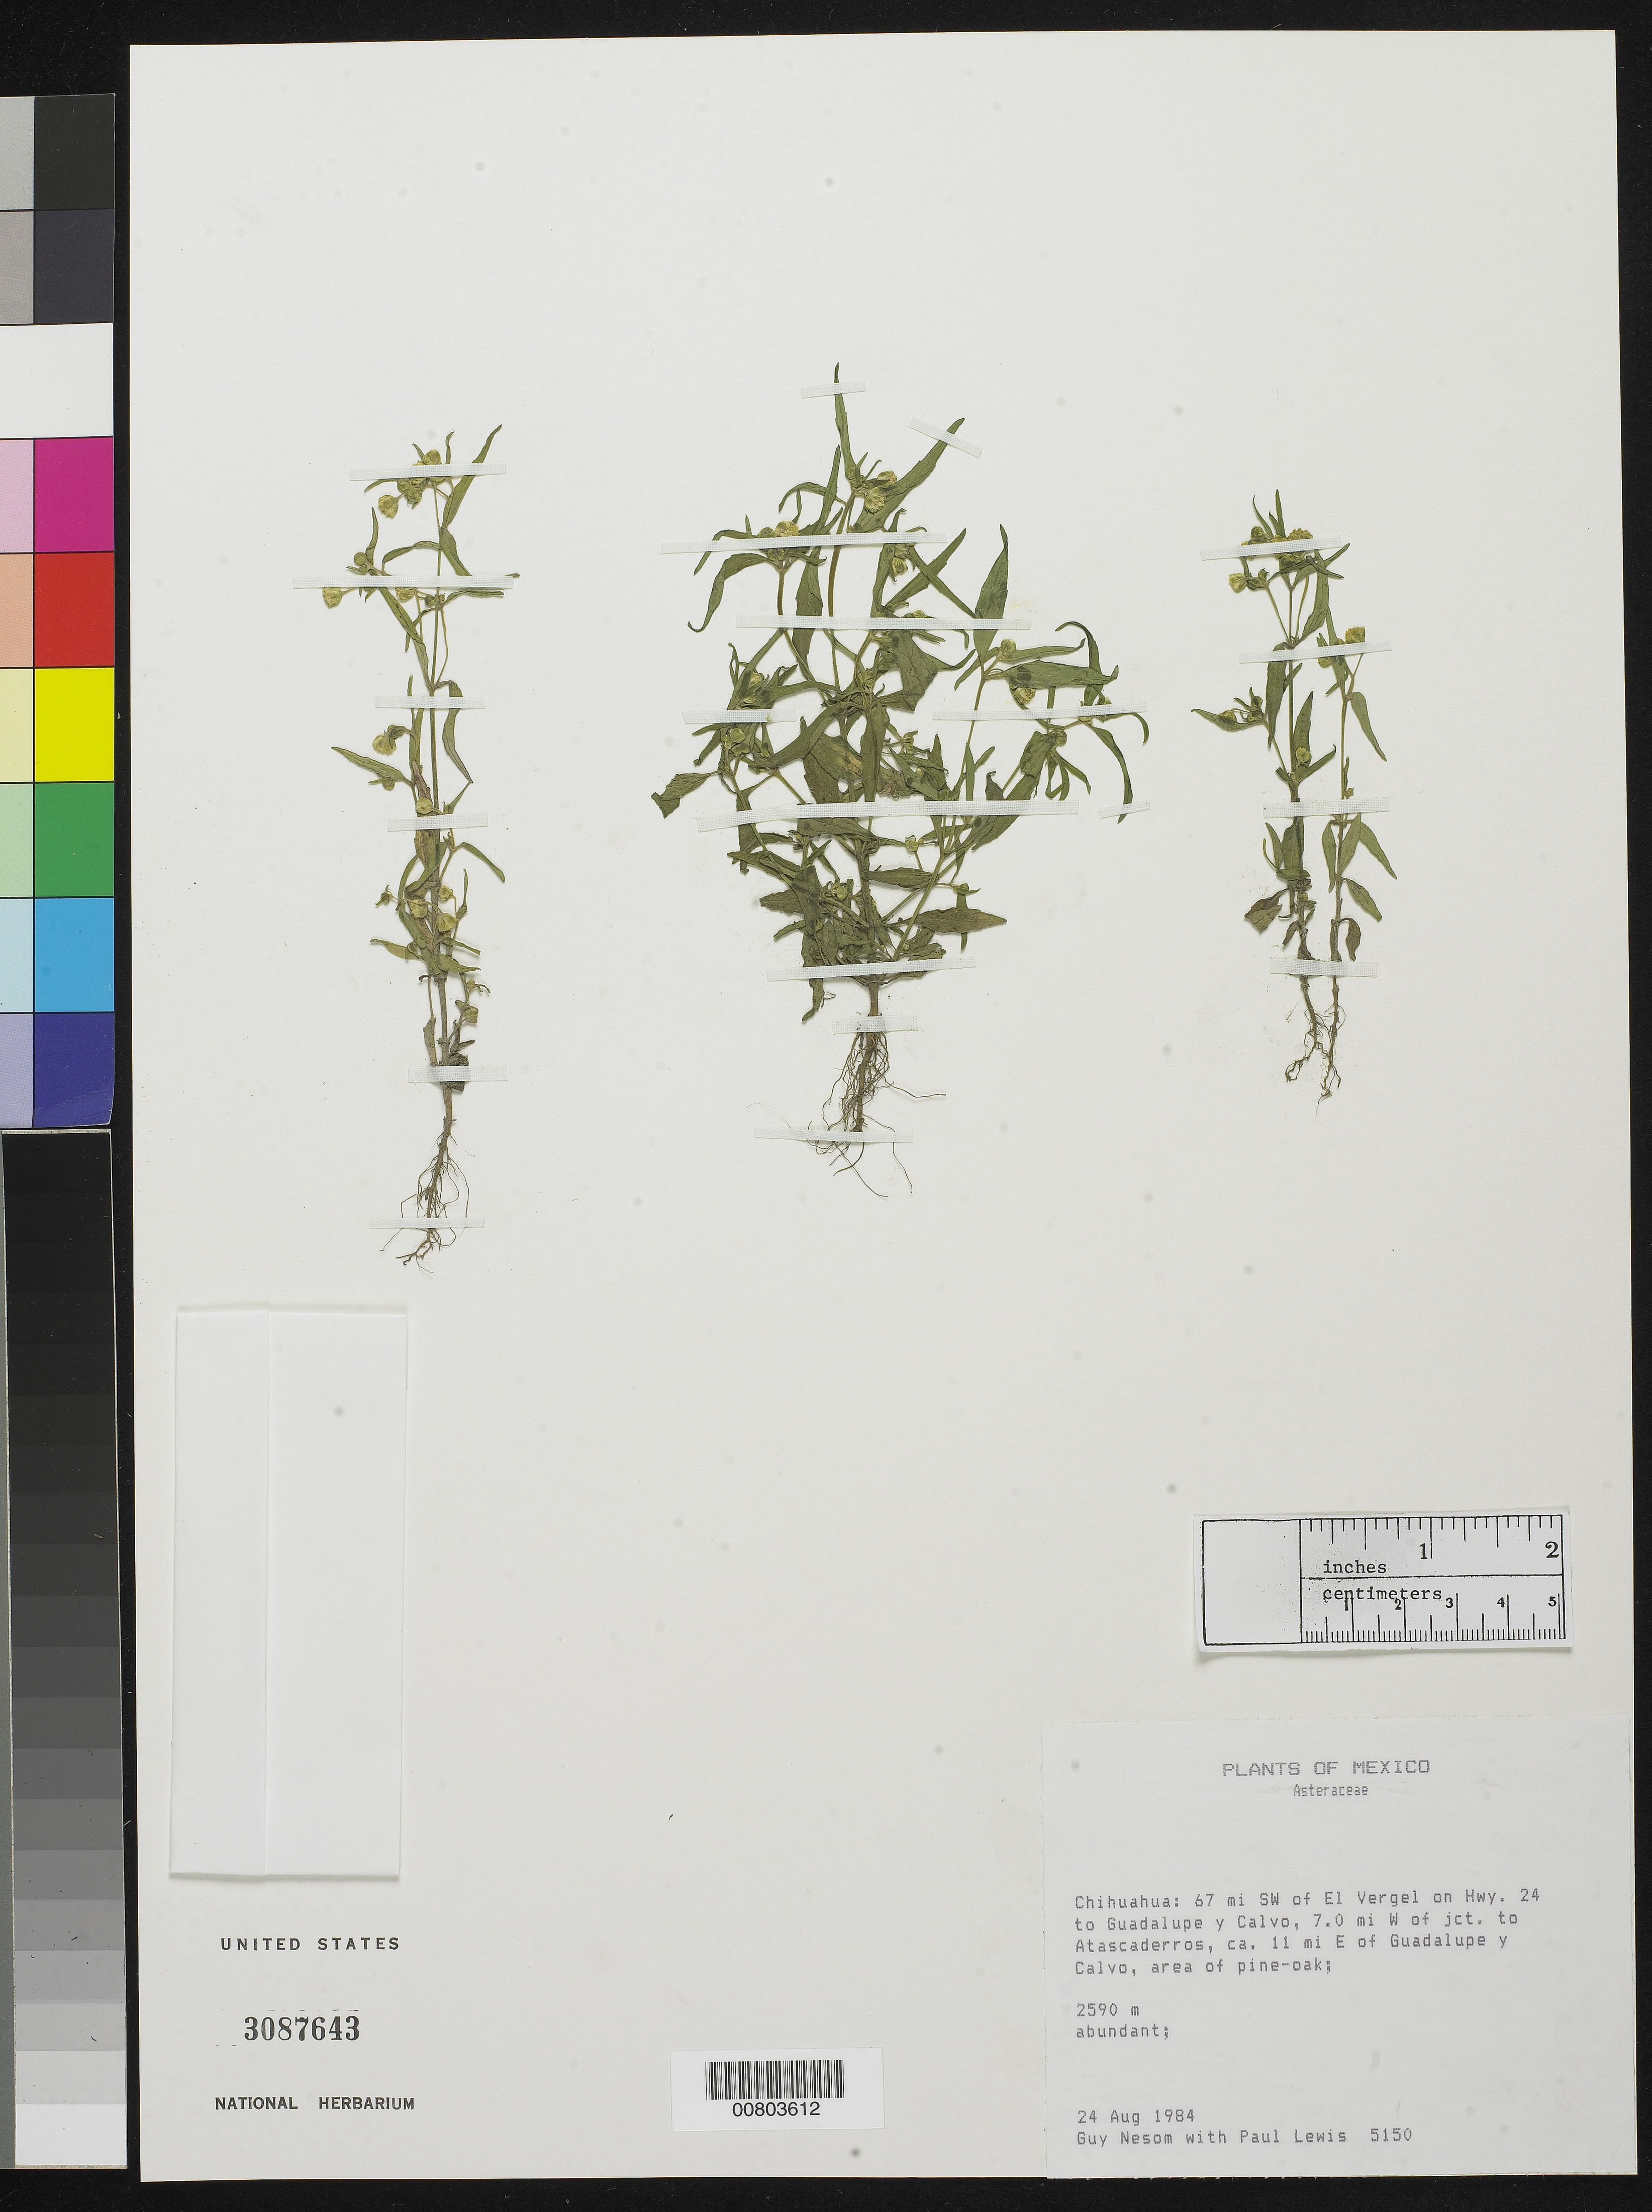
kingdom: Plantae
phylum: Tracheophyta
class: Magnoliopsida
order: Asterales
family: Asteraceae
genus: Zinnia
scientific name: Zinnia sp.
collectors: G. L. Nesom & P. Lewis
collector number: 5150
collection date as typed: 24 Aug 1984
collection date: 1984-08-24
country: Mexico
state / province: Chihuahua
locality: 67 mi. SW of El Vergel on Hwy. 24 to Guadalupe y Calvo, 7.0 mi. W of jct. to Atascaderos, ca. 11 mi. E of Guadalupe y Calvo.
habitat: Area of Pine-Oak.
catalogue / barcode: US 3087643